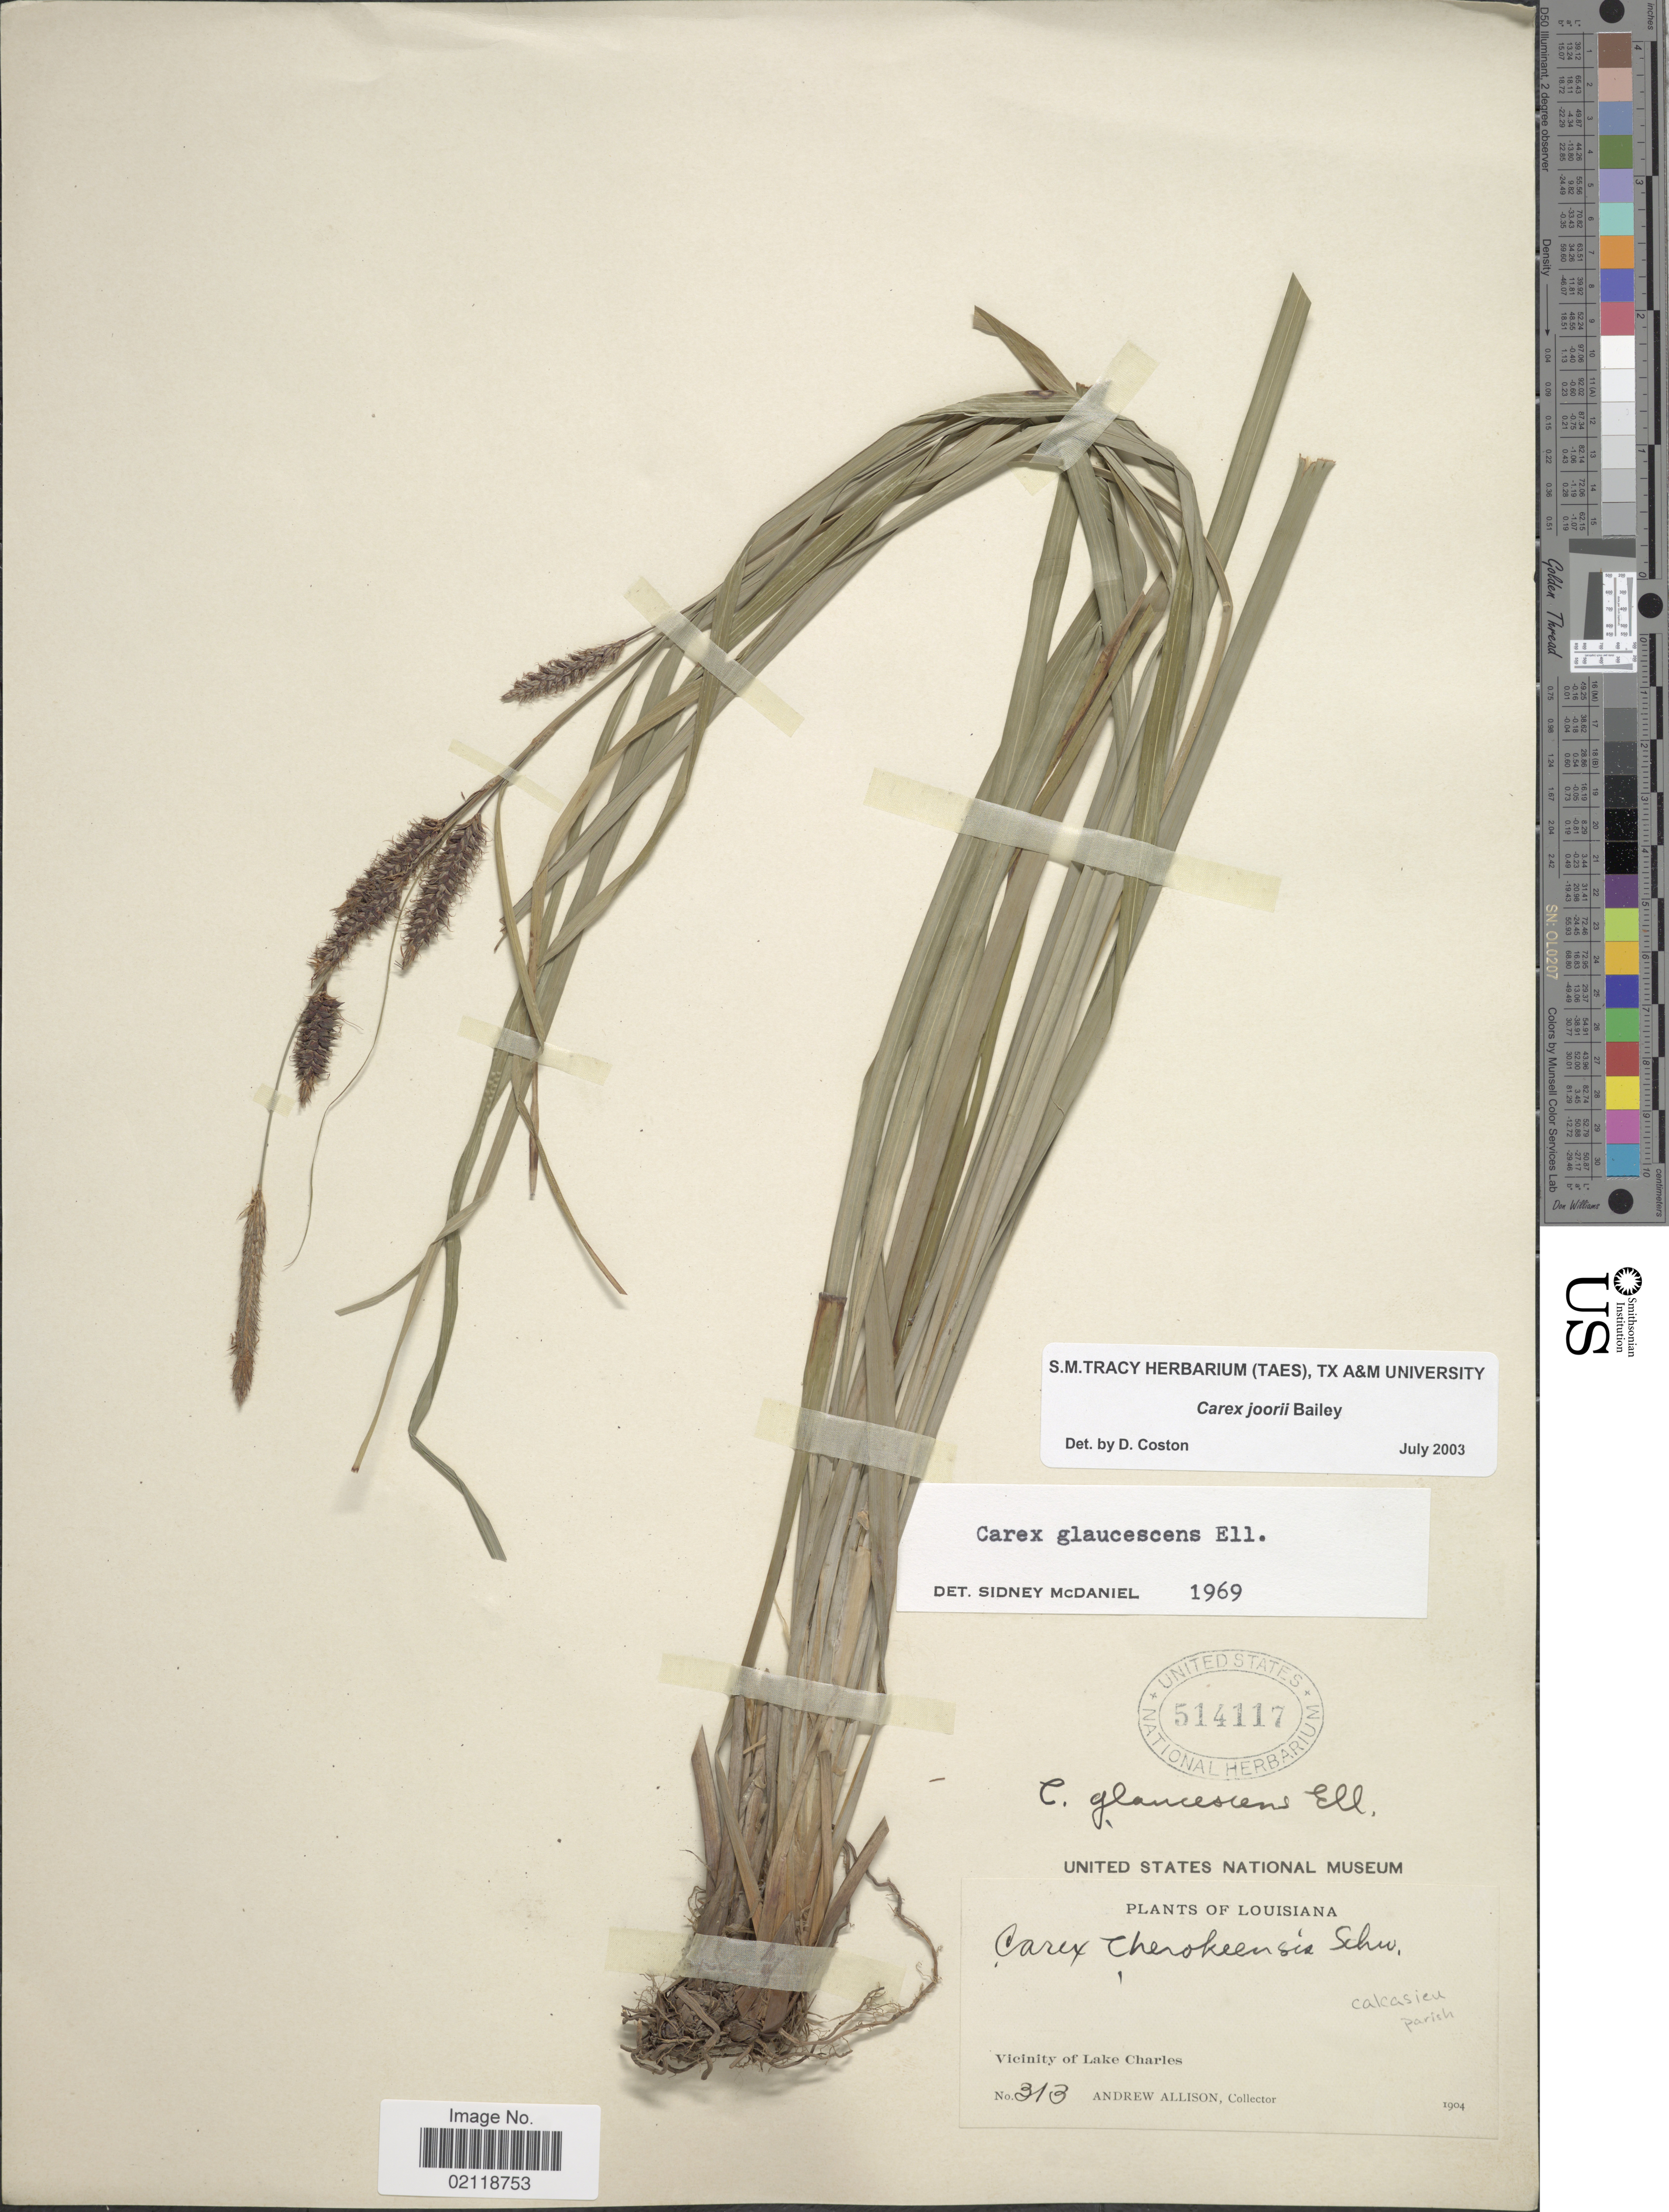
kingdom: Plantae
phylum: Tracheophyta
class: Liliopsida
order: Poales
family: Cyperaceae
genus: Carex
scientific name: Carex joorii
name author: L.H. Bailey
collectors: A. Allison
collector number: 313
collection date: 1904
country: United States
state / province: Louisiana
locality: Vicinity of Lake Charles.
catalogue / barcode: US 514117